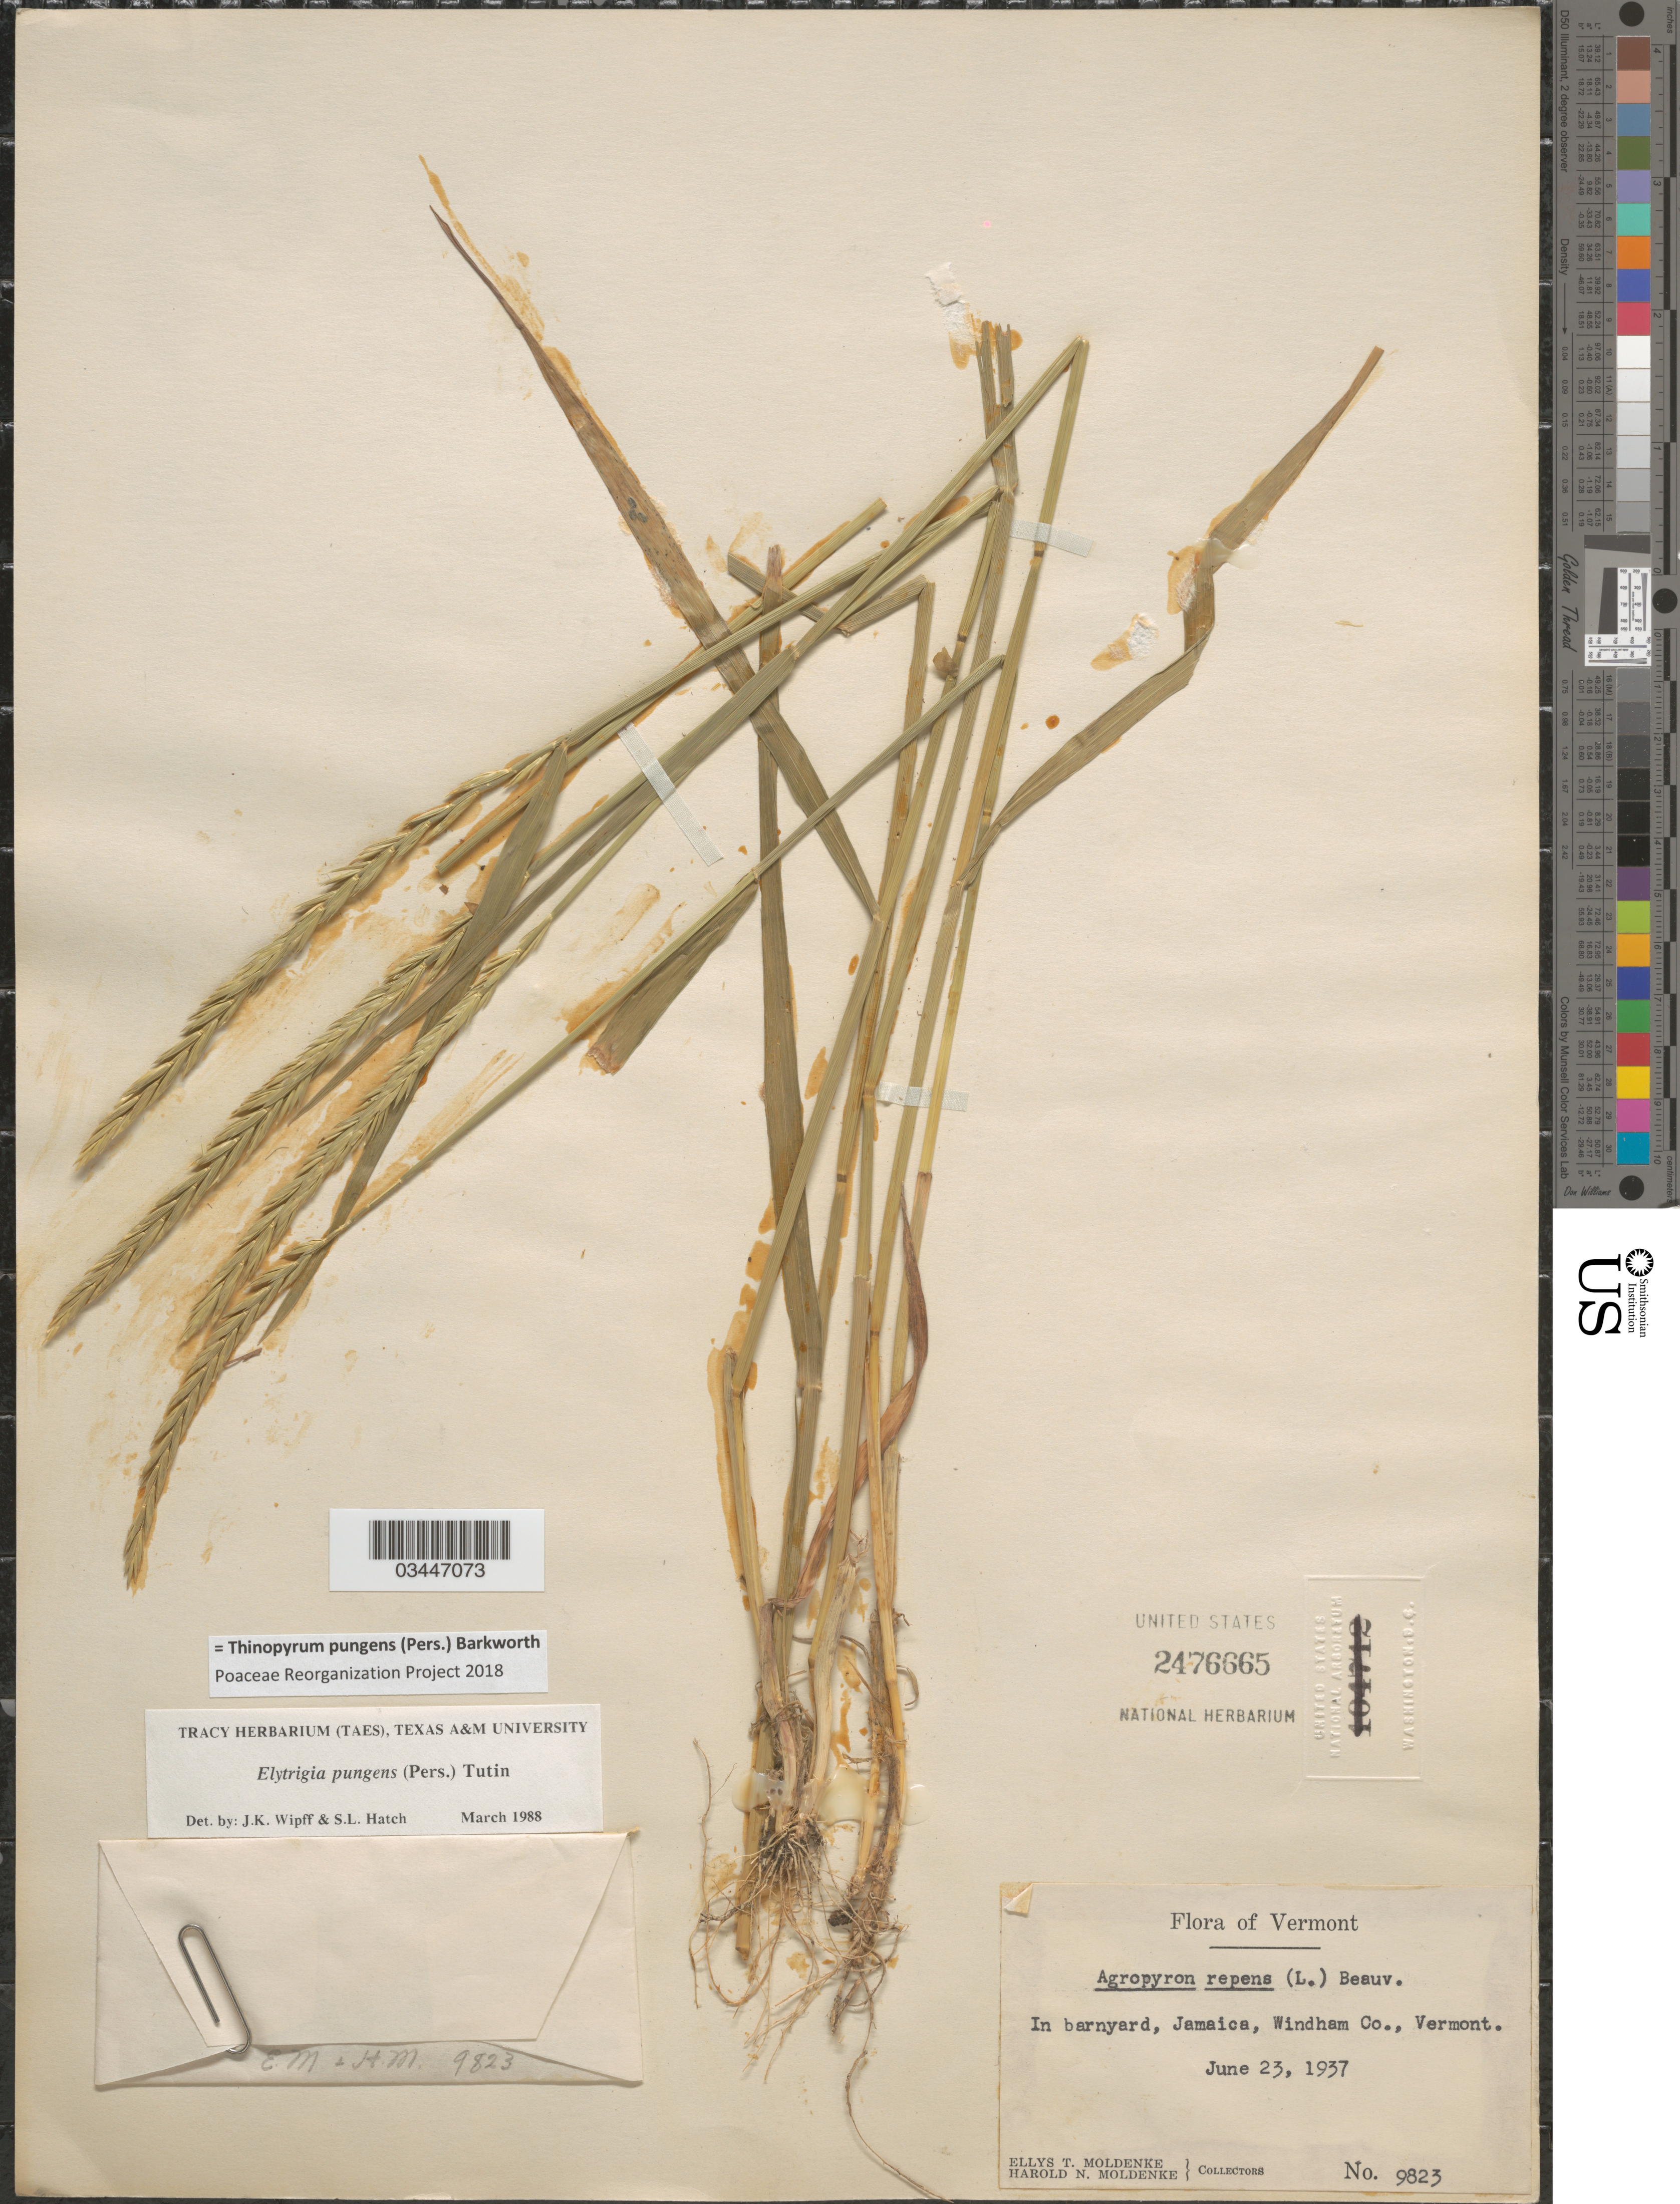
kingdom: Plantae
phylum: Tracheophyta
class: Liliopsida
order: Poales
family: Poaceae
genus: Thinopyrum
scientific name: Thinopyrum pungens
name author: (Pers.) Barkworth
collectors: E. Moldenke & H. N. Moldenke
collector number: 9823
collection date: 1937-06-23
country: United States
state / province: Vermont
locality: In barnyard, Jamaica, Windham Co.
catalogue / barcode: US 2476665